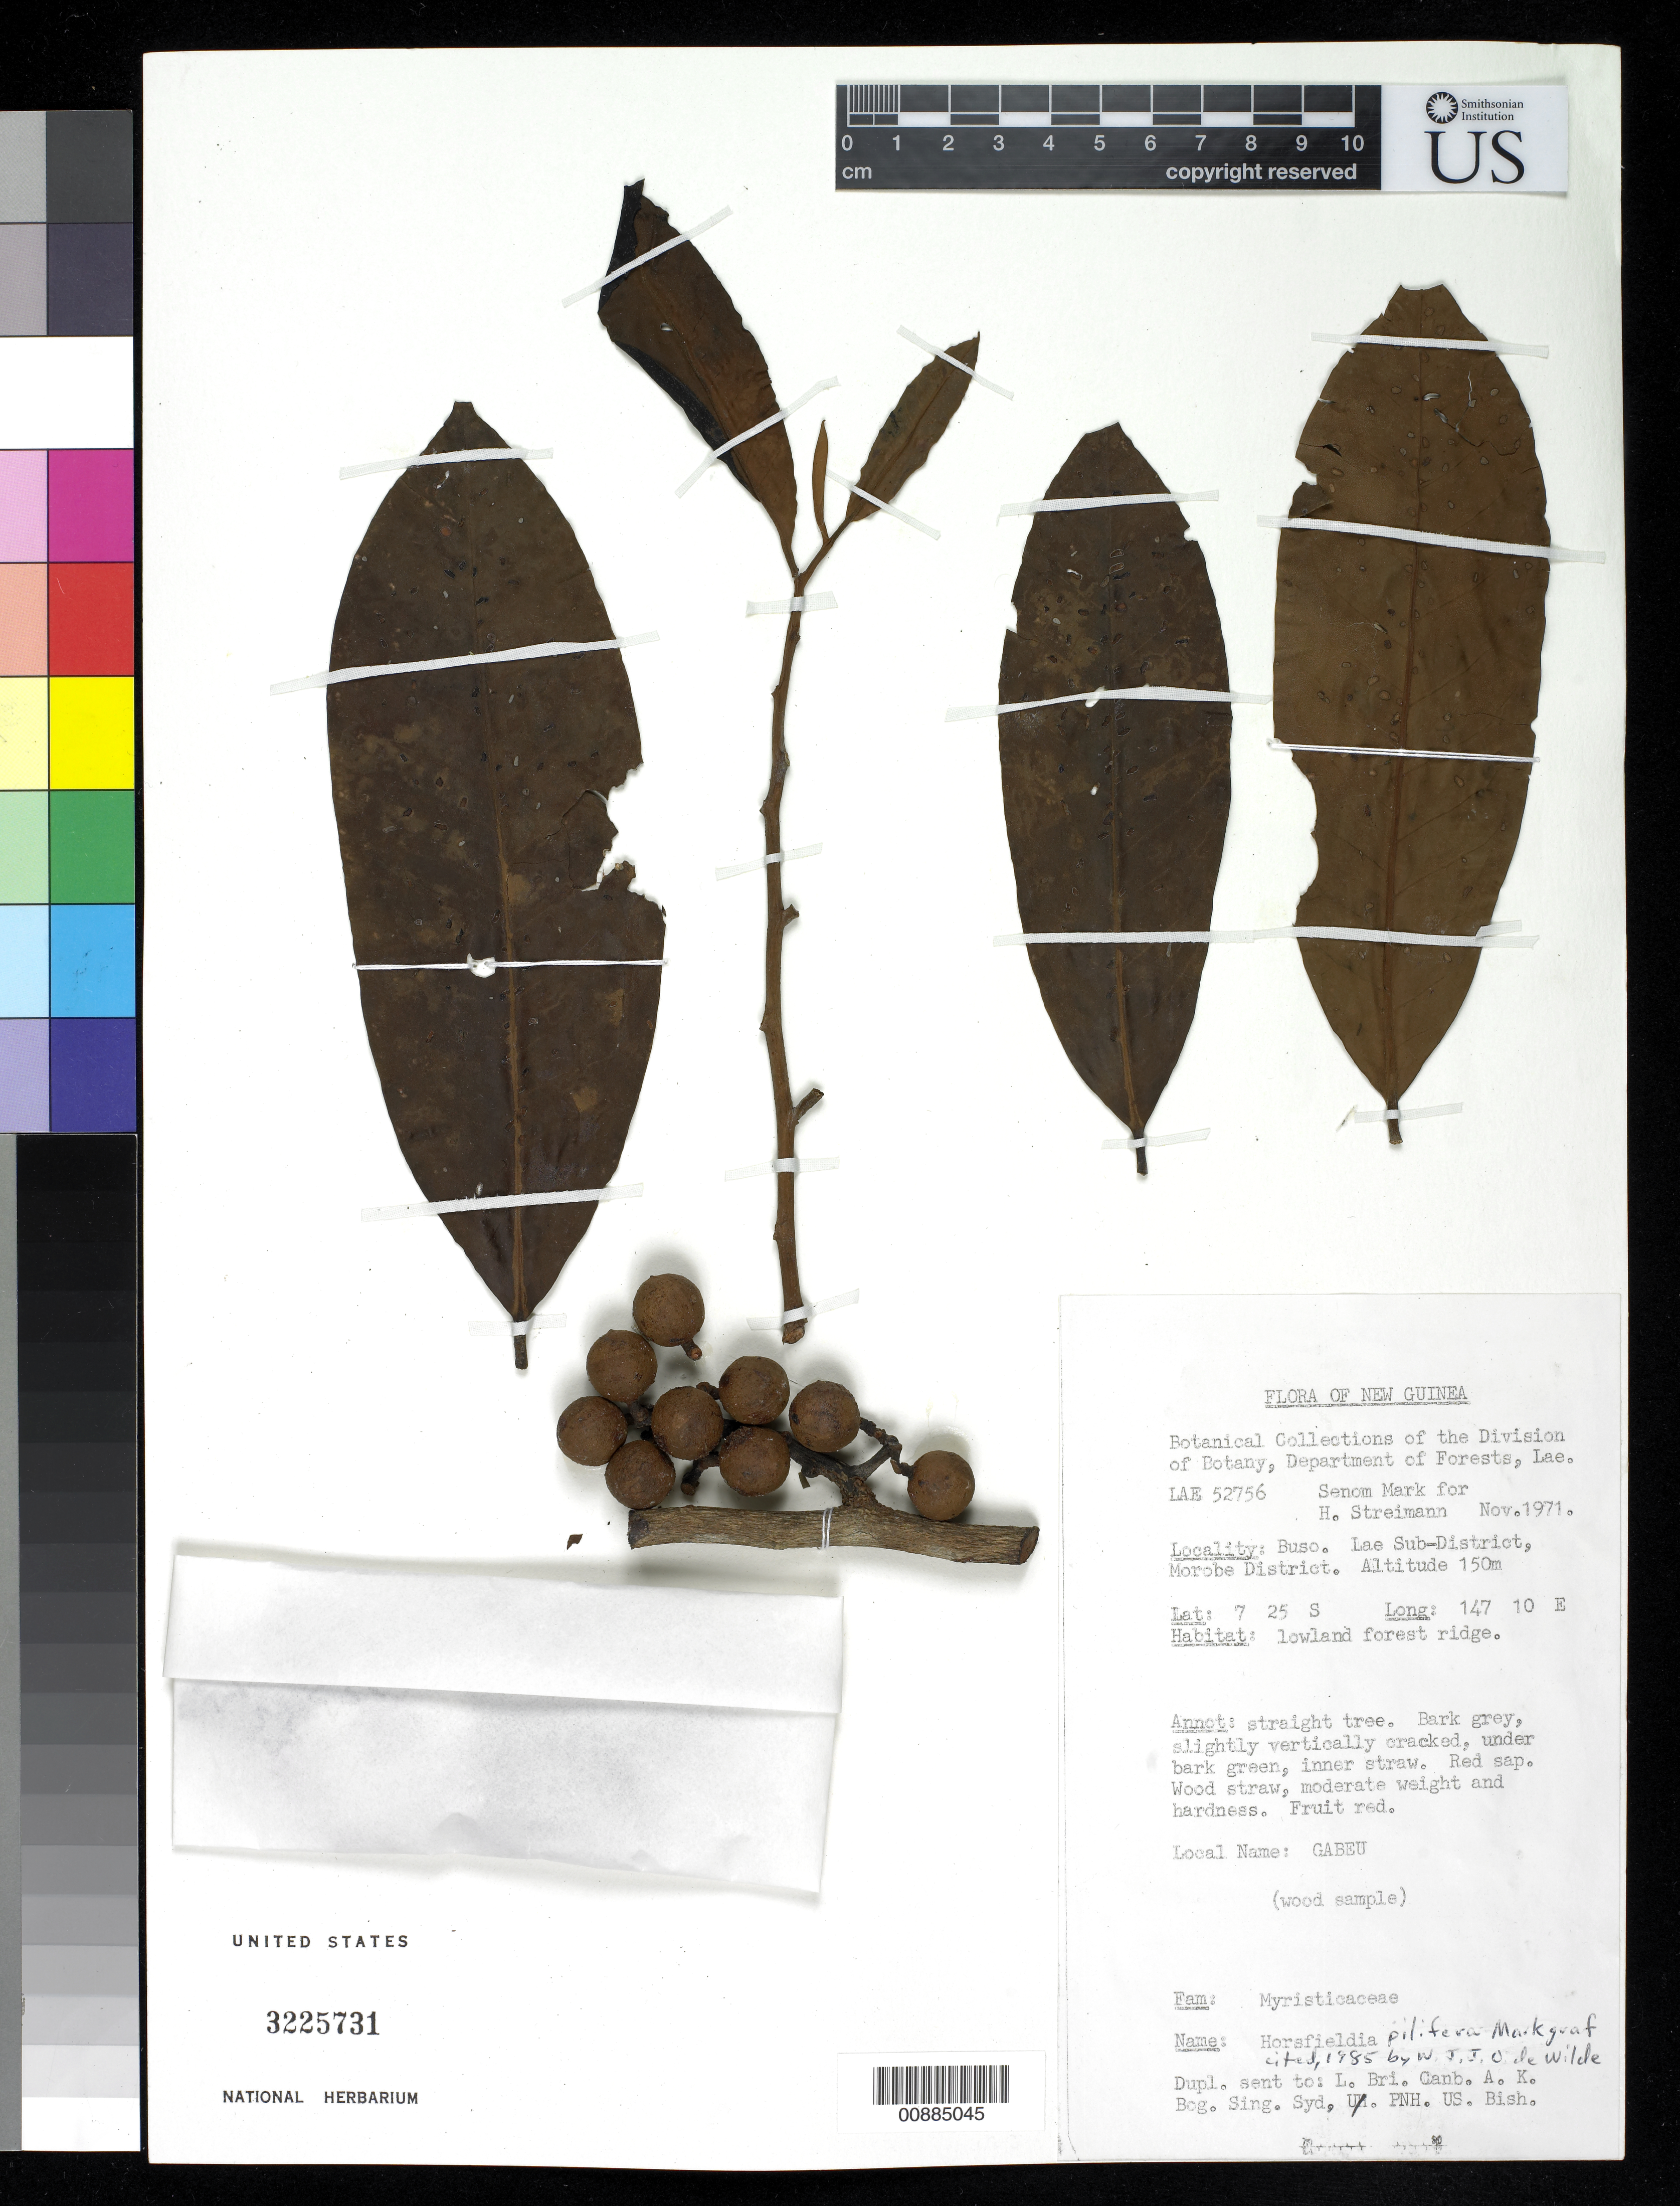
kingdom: Plantae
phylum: Tracheophyta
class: Magnoliopsida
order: Magnoliales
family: Myristicaceae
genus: Horsfieldia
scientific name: Horsfieldia pilifera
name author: Markgr.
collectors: M. Senon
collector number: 52756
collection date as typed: Nov 1971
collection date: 1971-11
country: Papua New Guinea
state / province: Morobe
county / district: Lae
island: New Guinea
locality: Buso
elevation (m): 150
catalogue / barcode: US 3225731